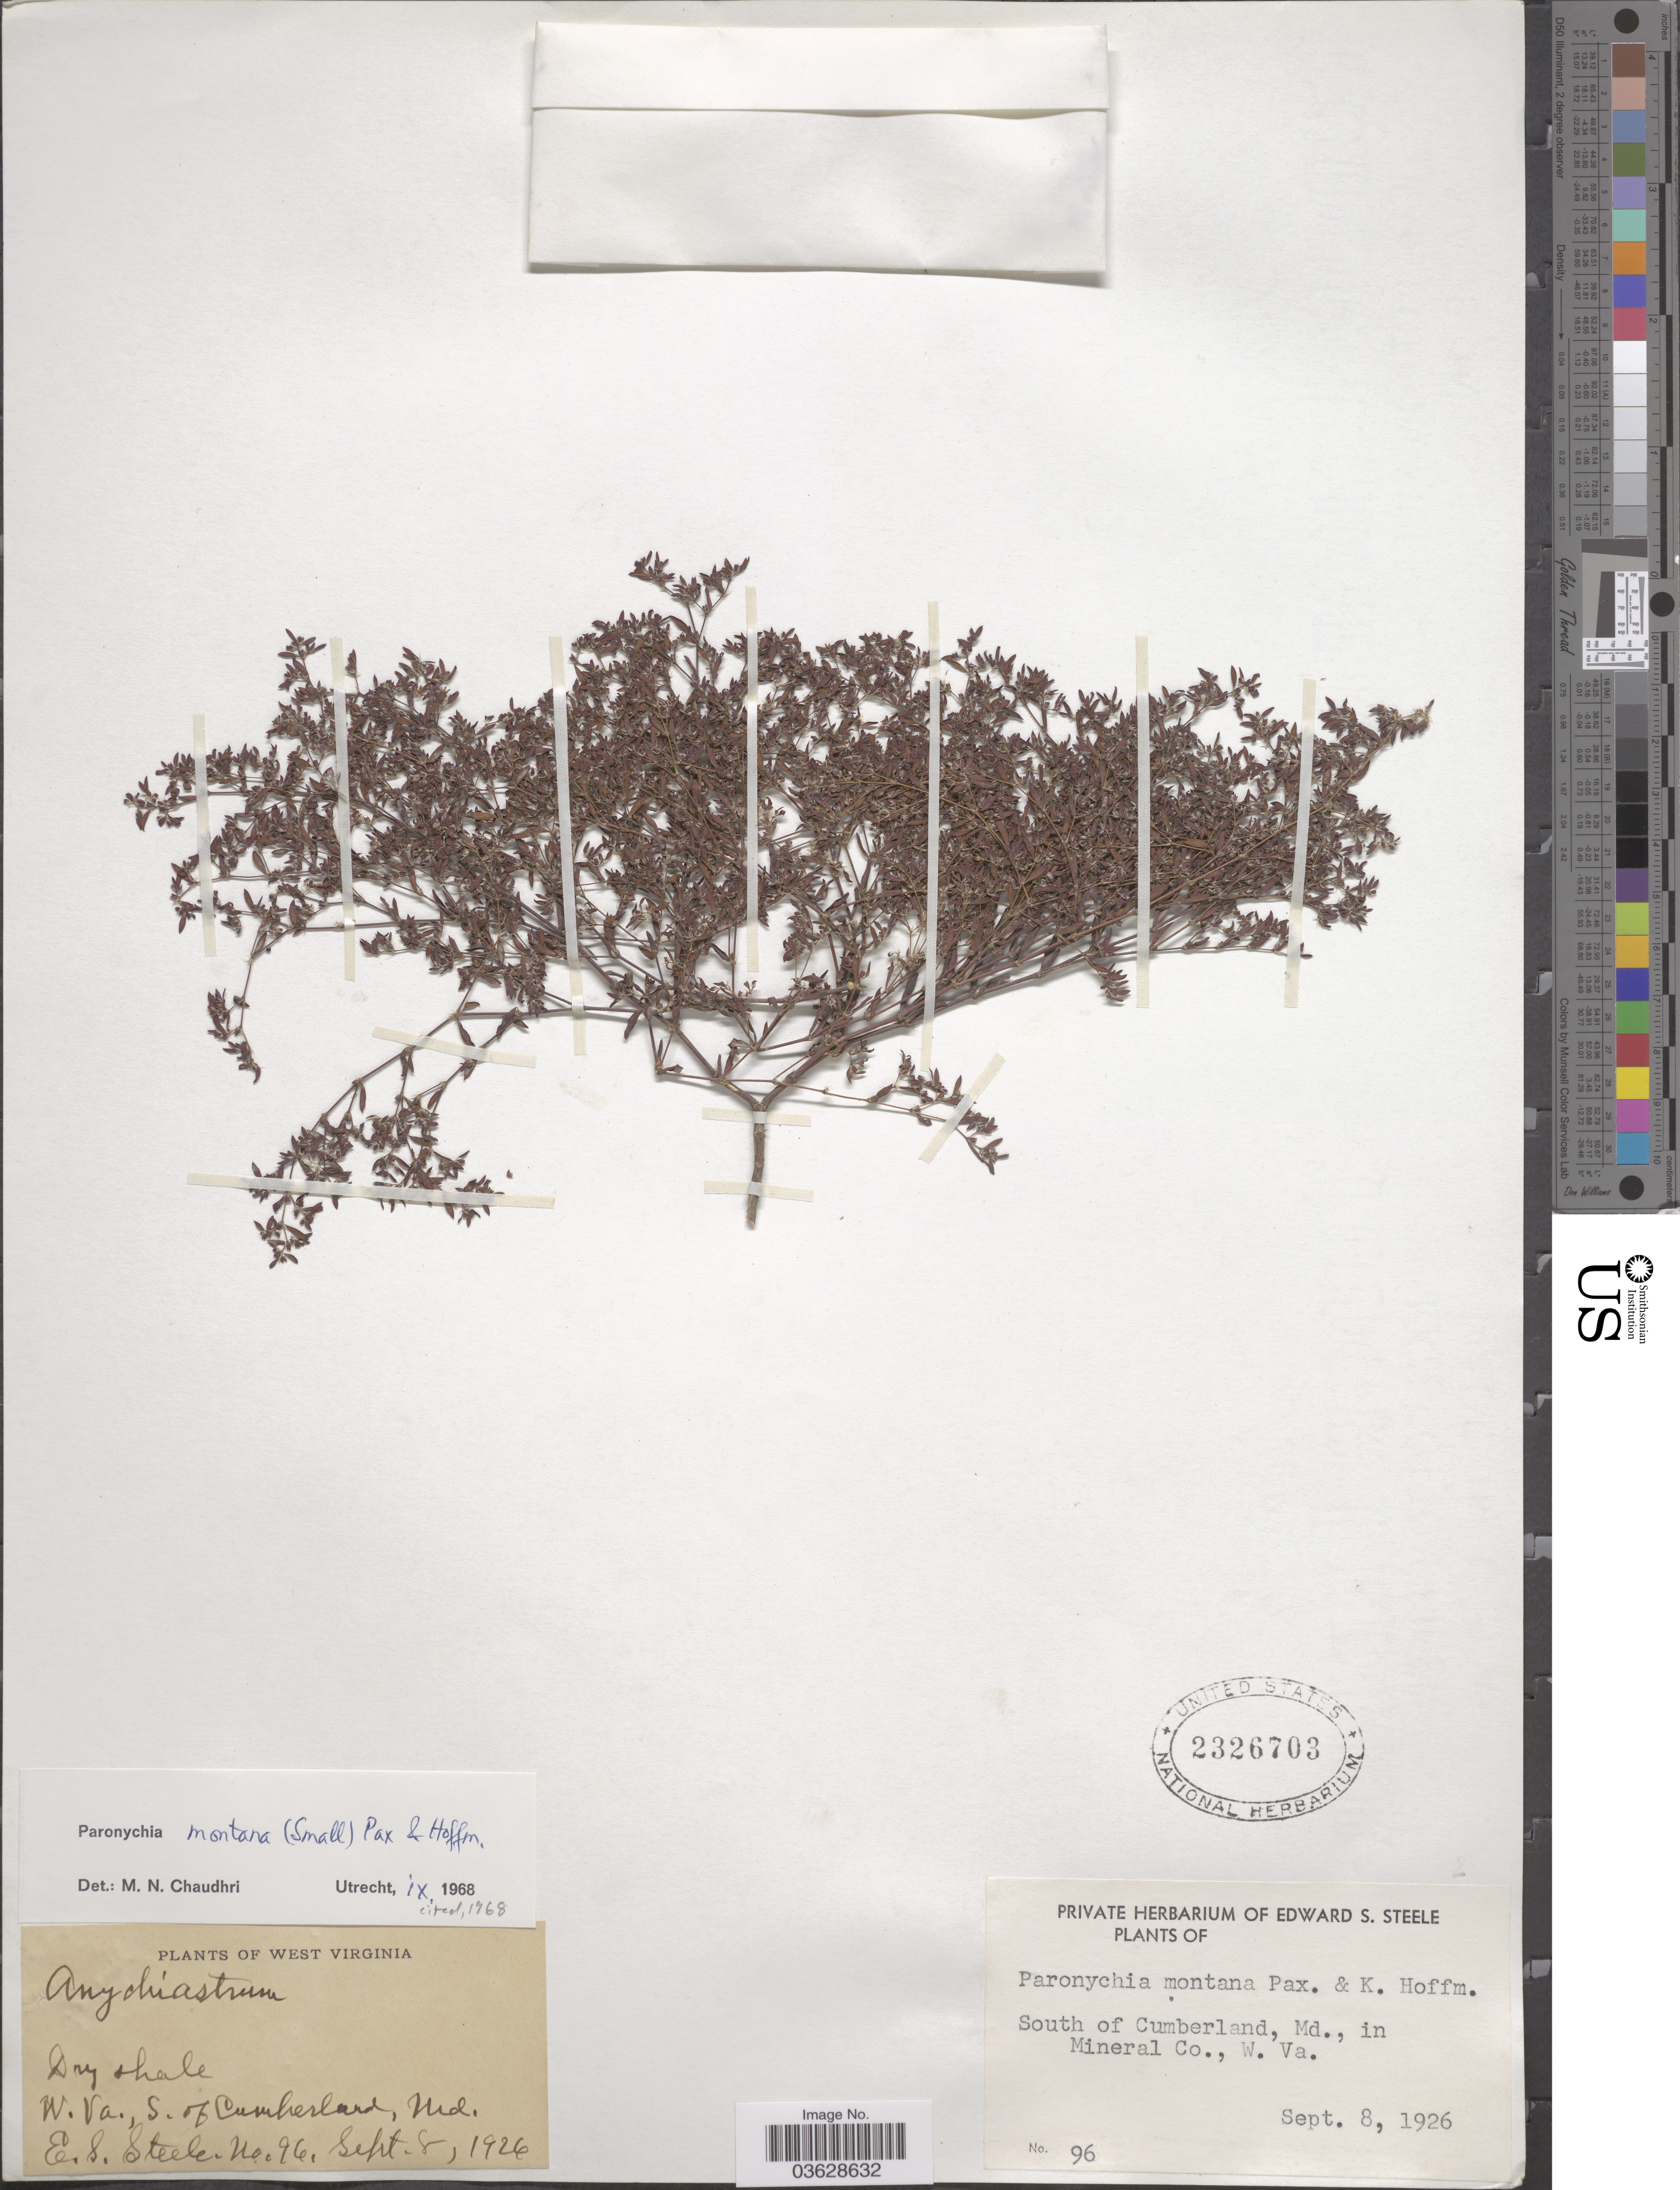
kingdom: Plantae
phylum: Tracheophyta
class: Magnoliopsida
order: Caryophyllales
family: Caryophyllaceae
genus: Paronychia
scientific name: Paronychia montana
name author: (Small) Pax & K. Hoffm.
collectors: E. Steele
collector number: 96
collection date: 1926-09-08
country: United States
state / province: West Virginia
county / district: Mineral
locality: S. of Cumberland, Md. in Mineral Co., W. Va.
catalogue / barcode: US 2326703